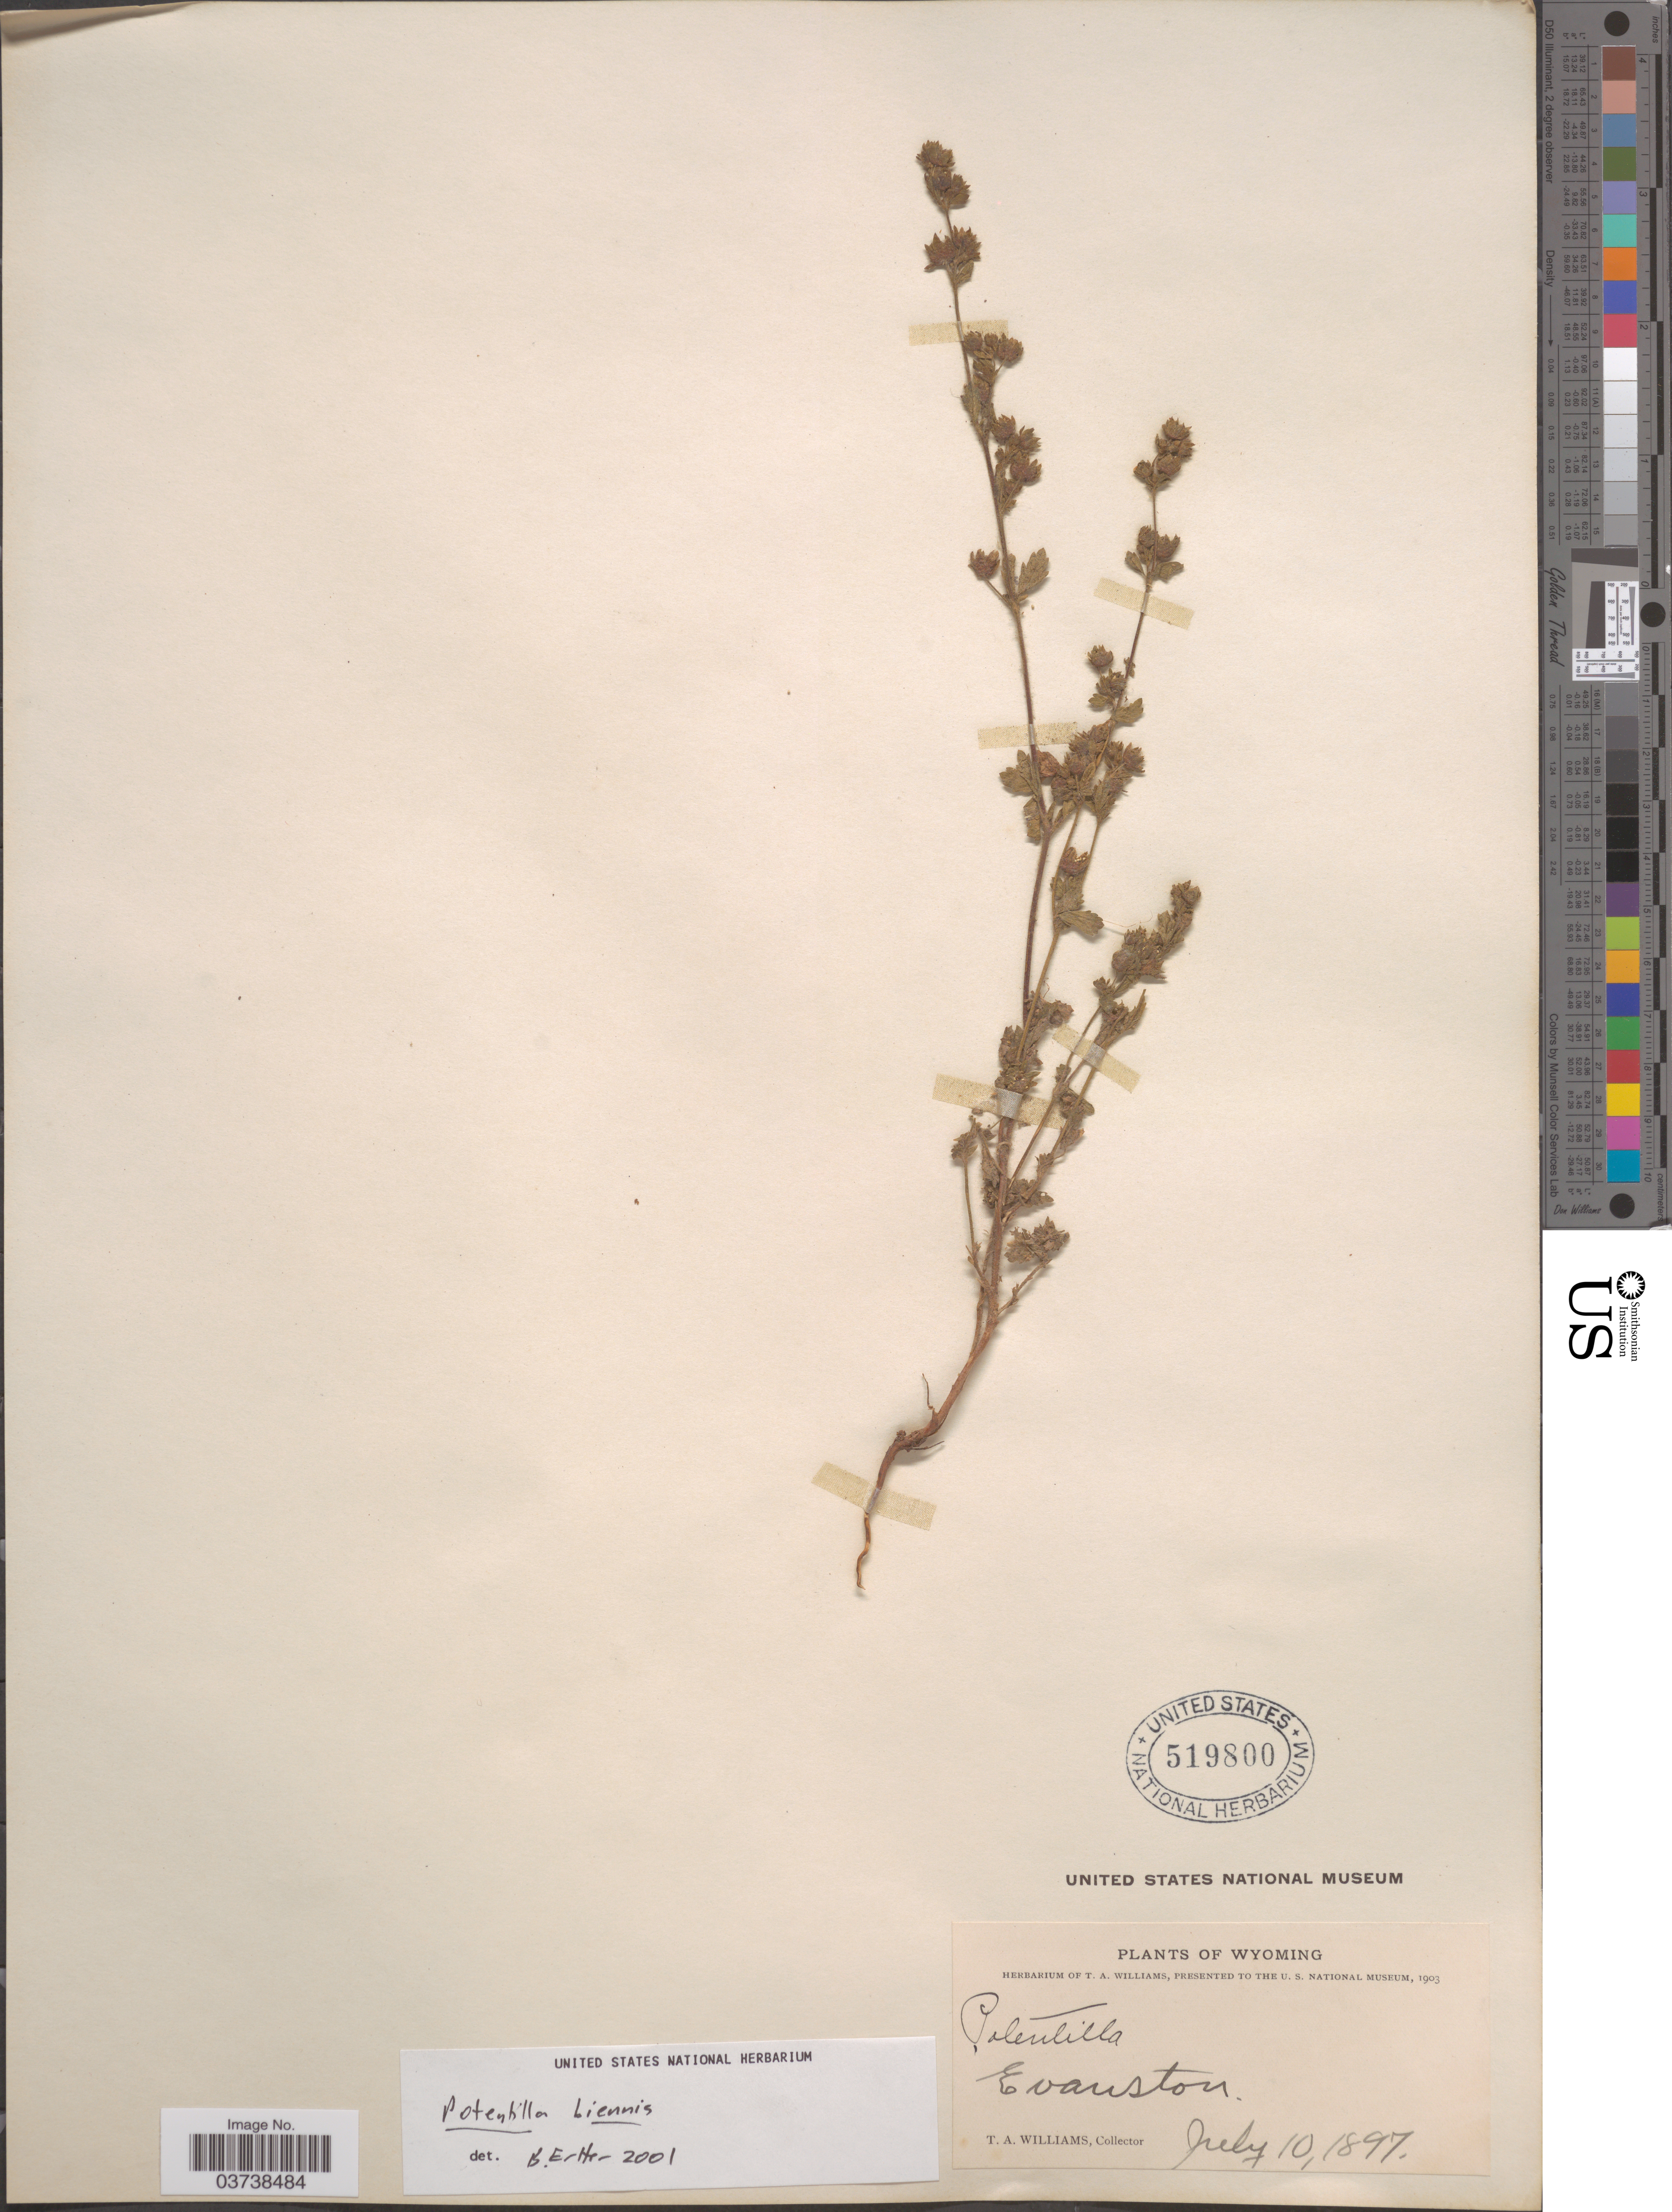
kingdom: Plantae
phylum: Tracheophyta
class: Magnoliopsida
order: Rosales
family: Rosaceae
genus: Potentilla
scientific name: Potentilla biennis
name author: Greene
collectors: T. Williams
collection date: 1897-07-10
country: United States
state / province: Wyoming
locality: Evanston.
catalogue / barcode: US 519800